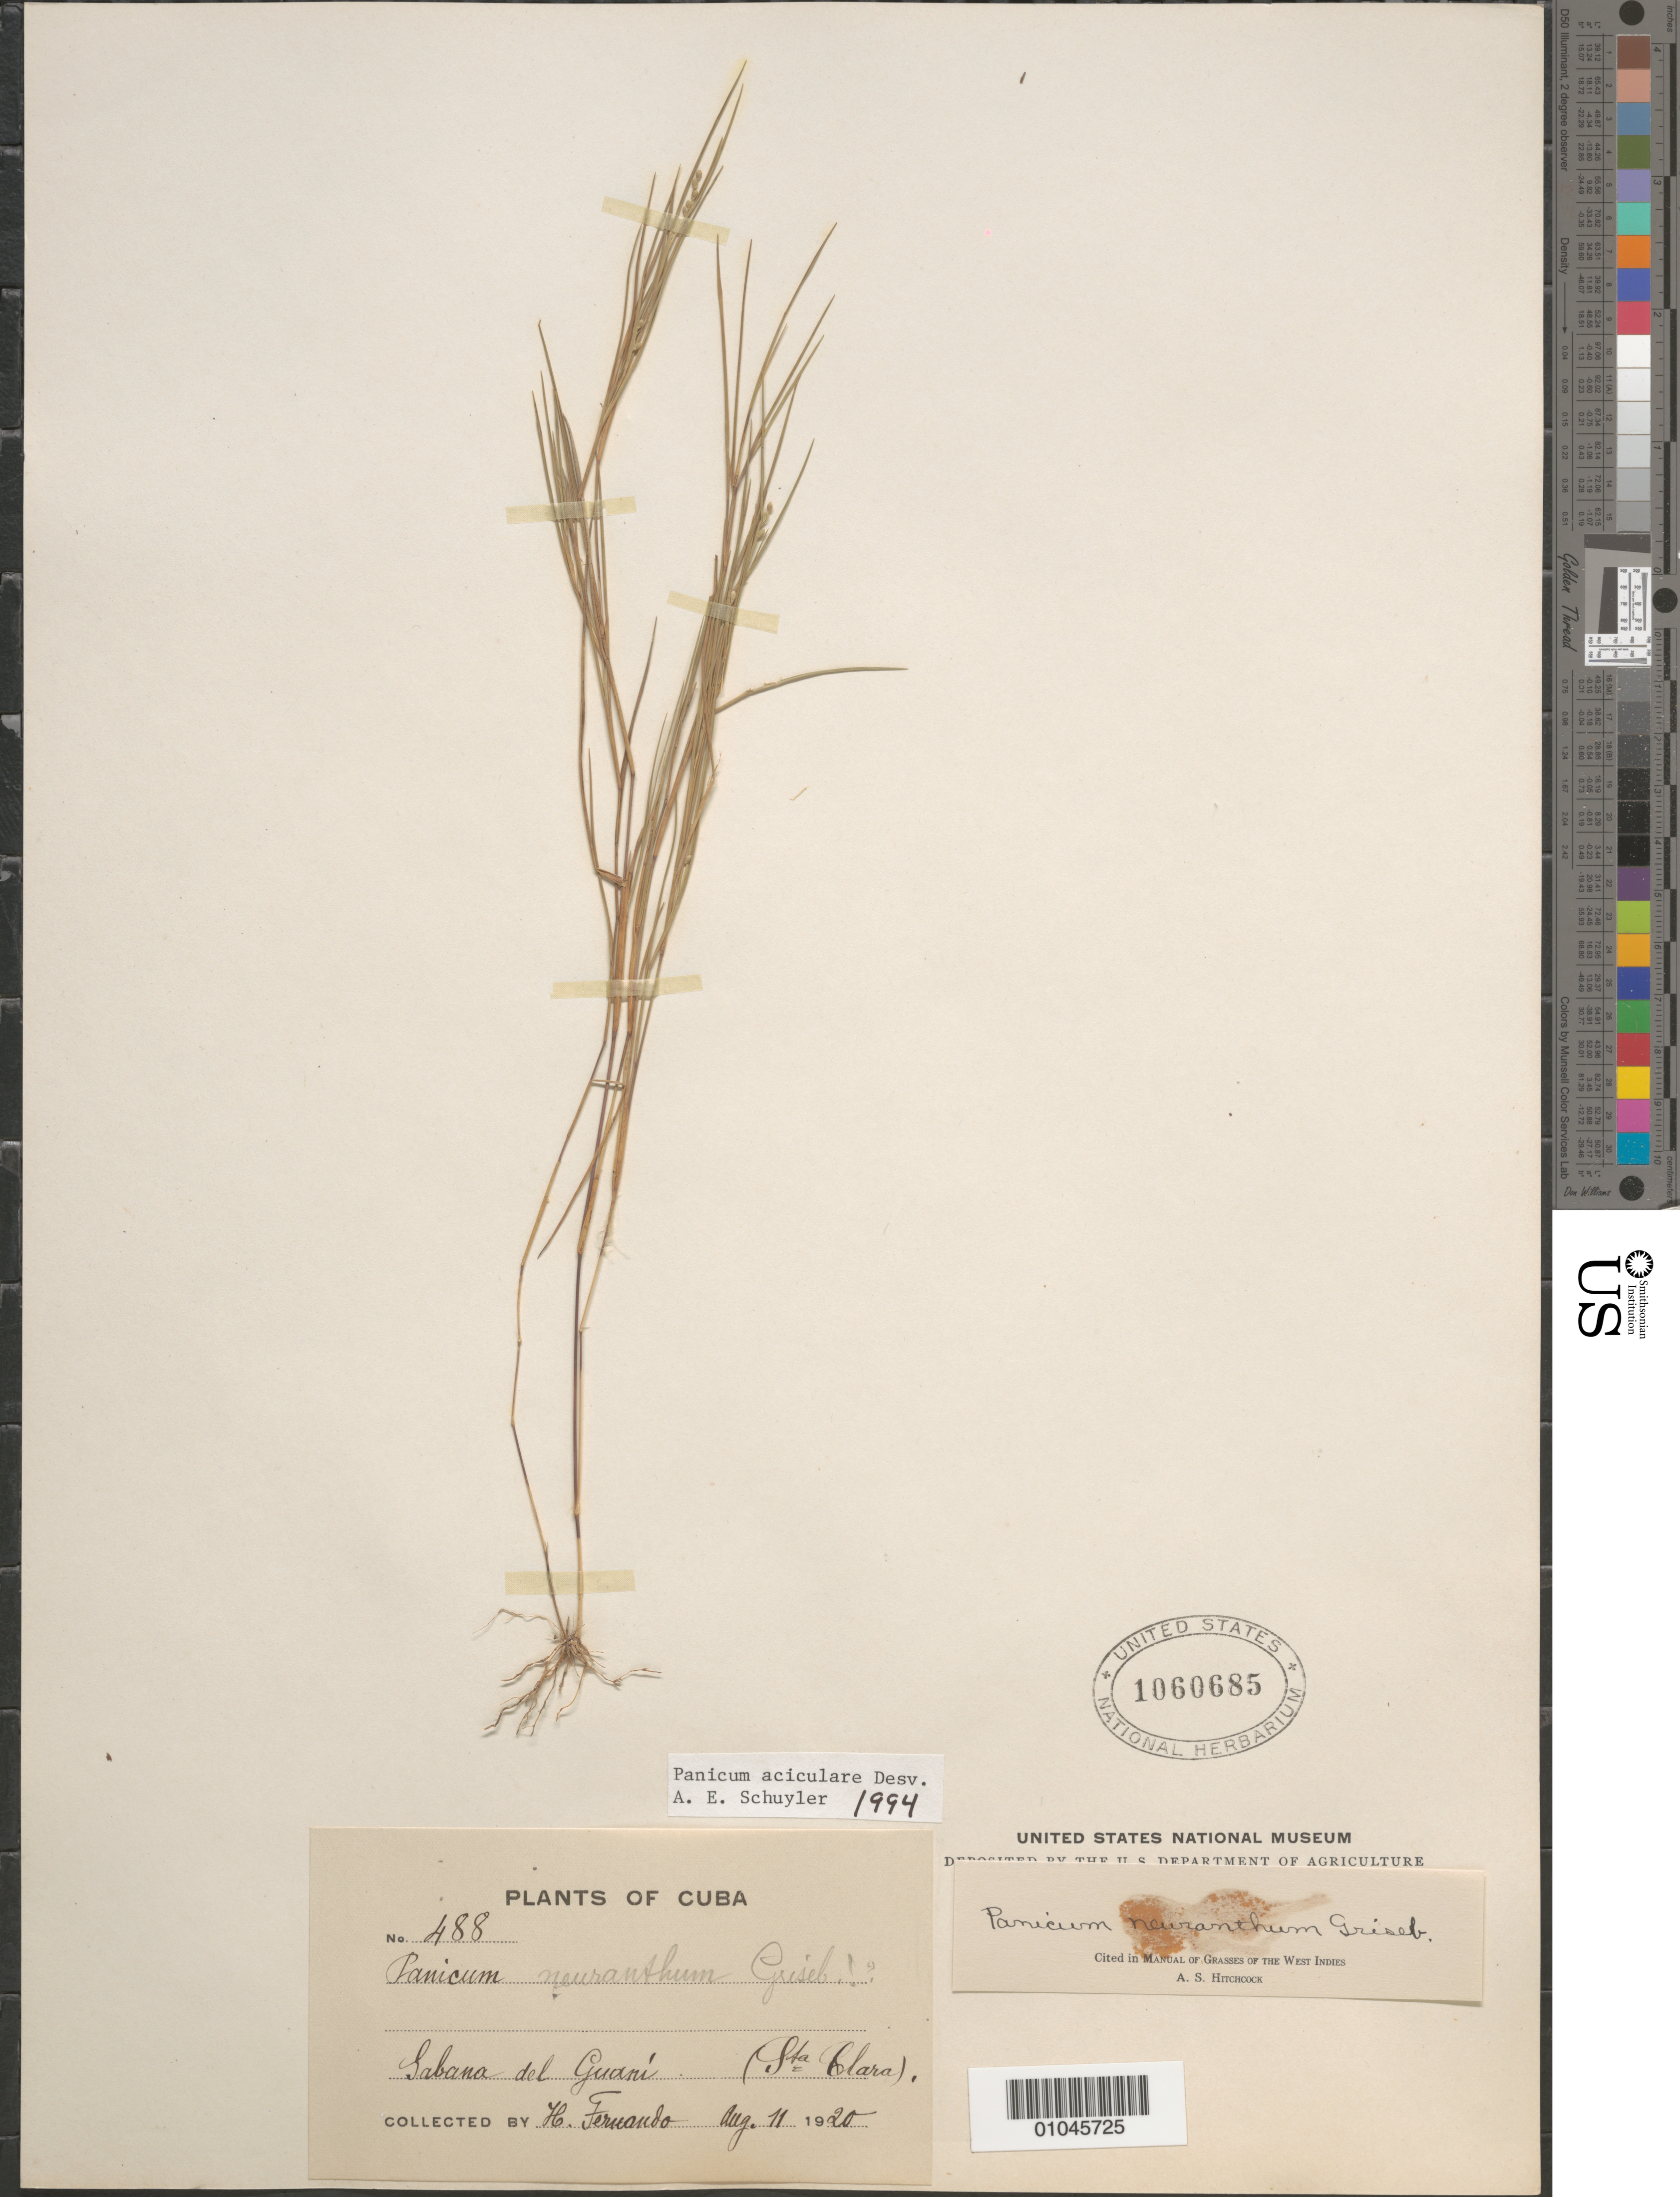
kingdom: Plantae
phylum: Tracheophyta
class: Liliopsida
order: Poales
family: Poaceae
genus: Panicum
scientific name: Panicum aciculare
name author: Desv. ex Poir.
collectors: H. Fernando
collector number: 488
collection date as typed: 11 Aug 1920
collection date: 1920-08-11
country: Cuba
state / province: Villa Clara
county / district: Santa Clara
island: Cuba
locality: Sabana del Guari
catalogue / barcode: US 1060685